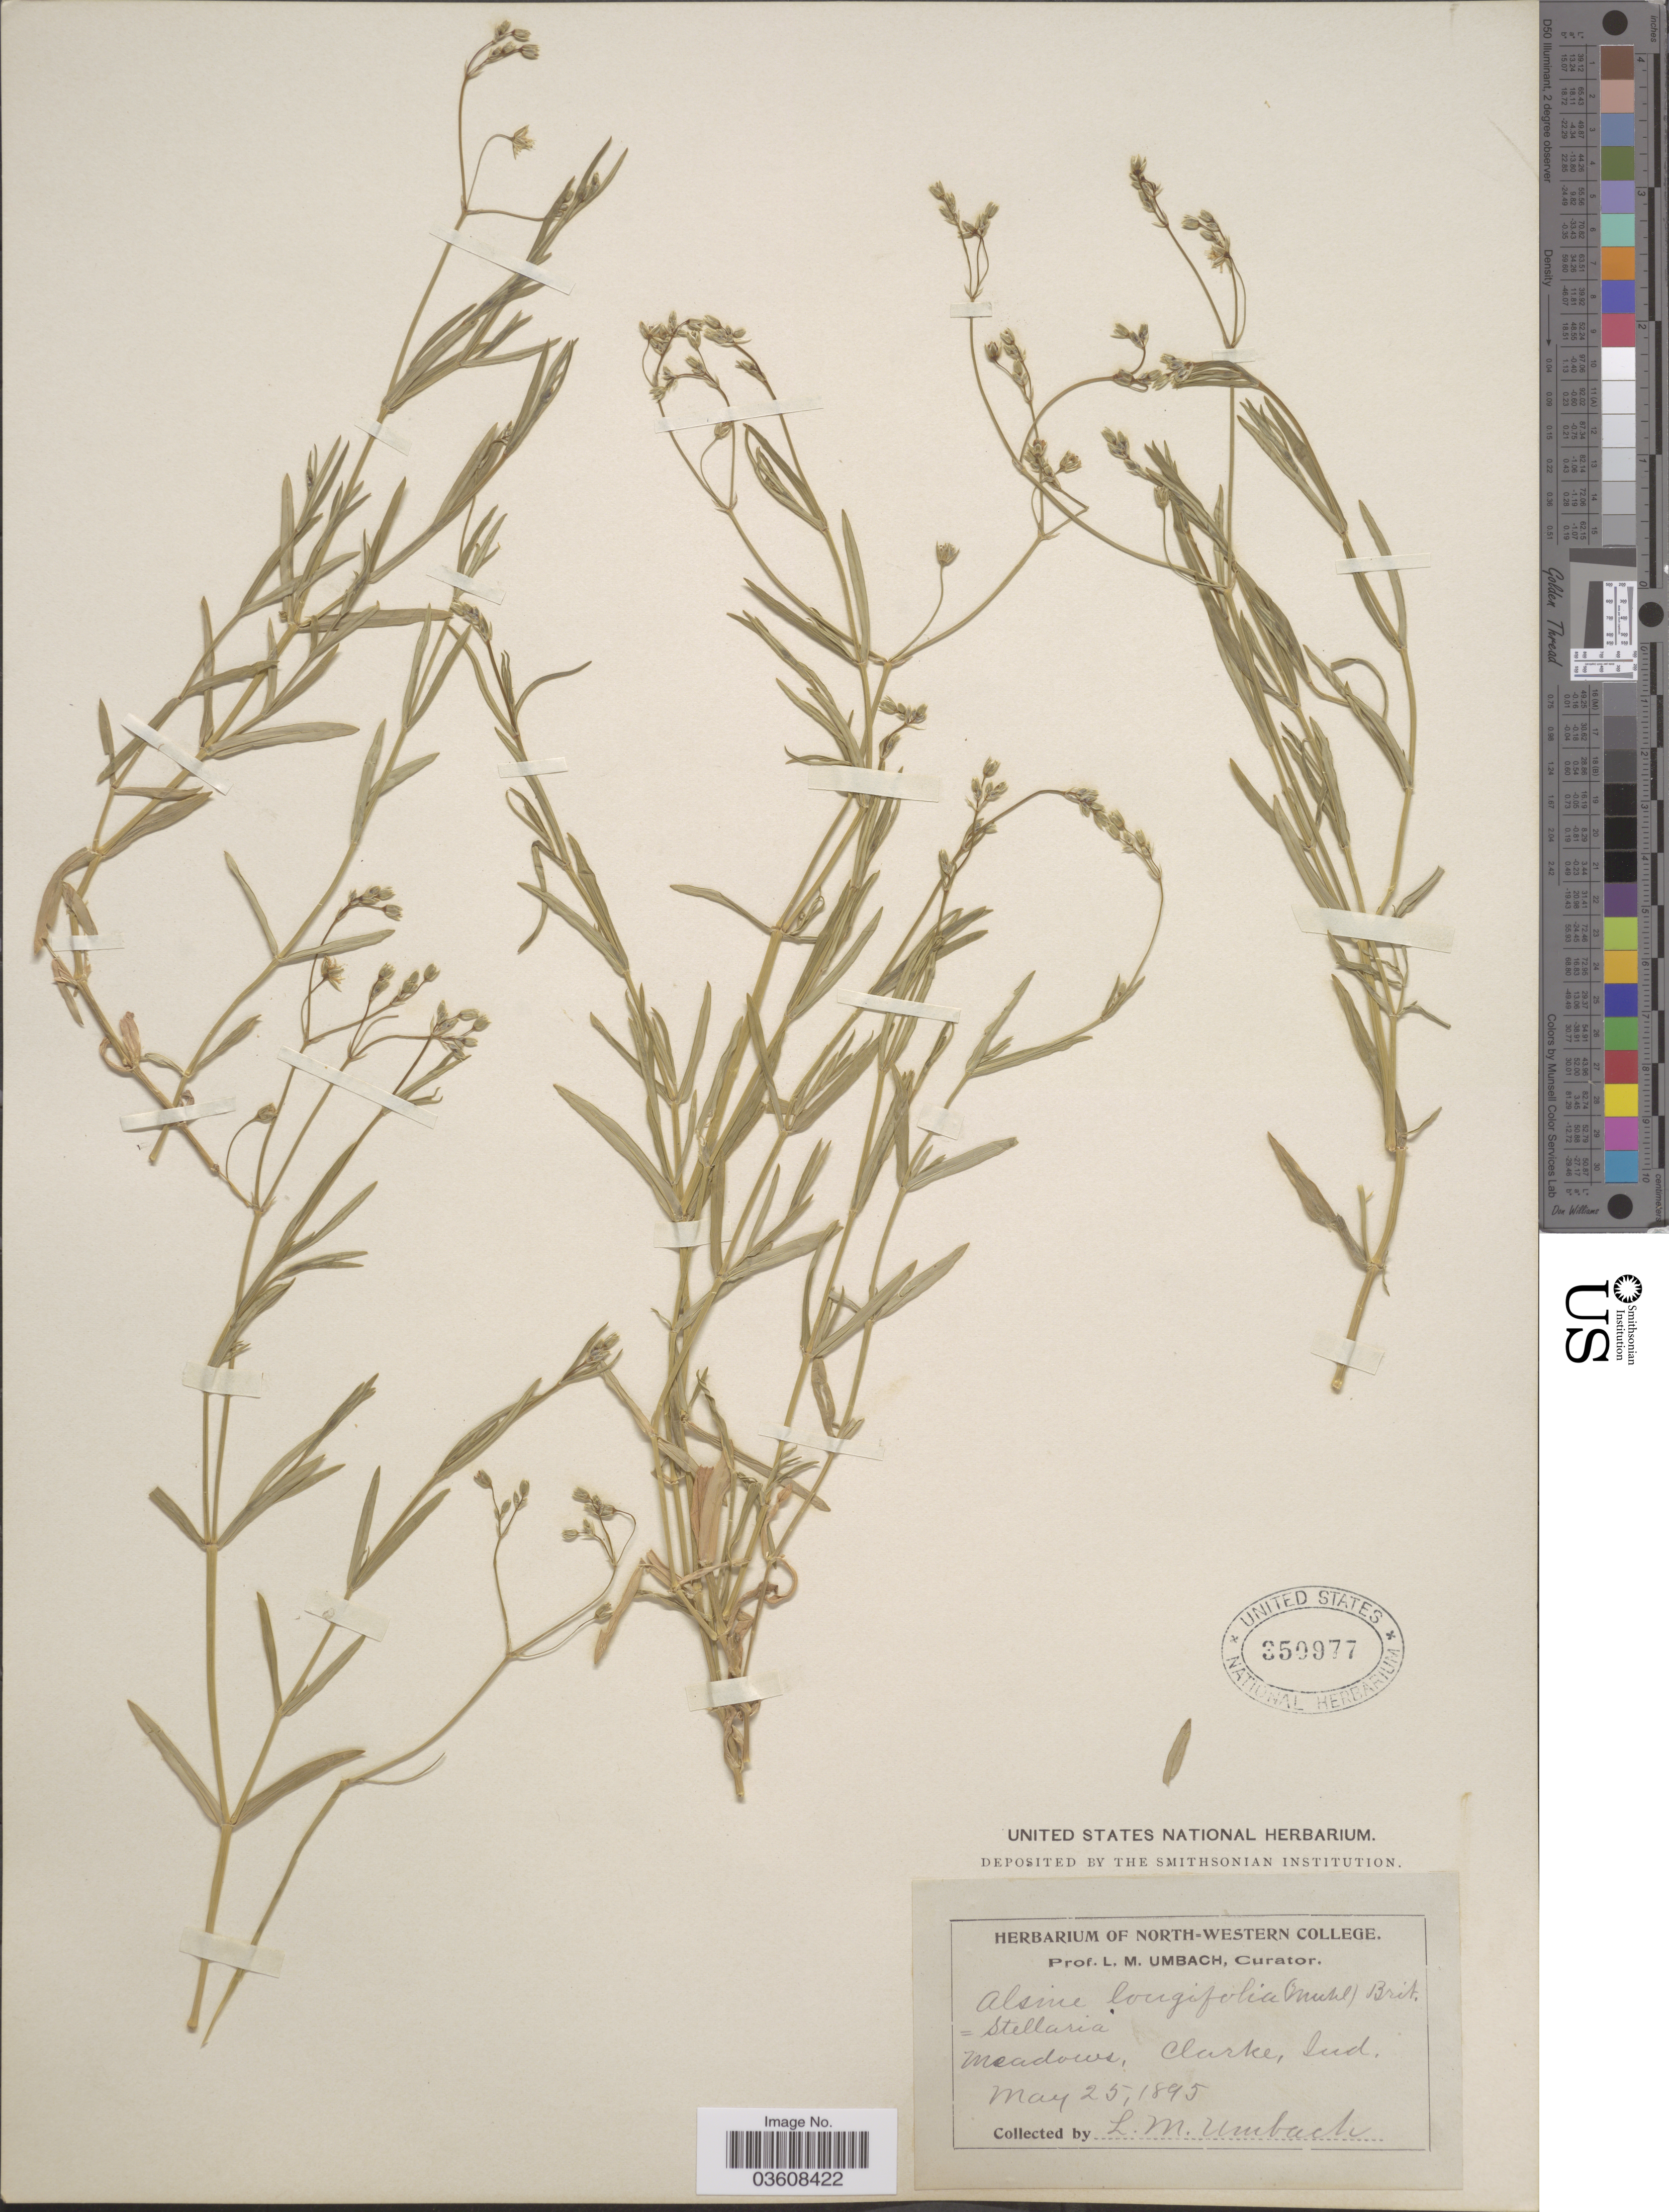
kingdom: Plantae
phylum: Tracheophyta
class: Magnoliopsida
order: Caryophyllales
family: Caryophyllaceae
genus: Stellaria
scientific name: Stellaria longifolia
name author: Muhl. ex Willd.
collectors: L. M. Umbach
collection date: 1895-05-25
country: United States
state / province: Indiana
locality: Meadows, Clarke.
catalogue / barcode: US 350977